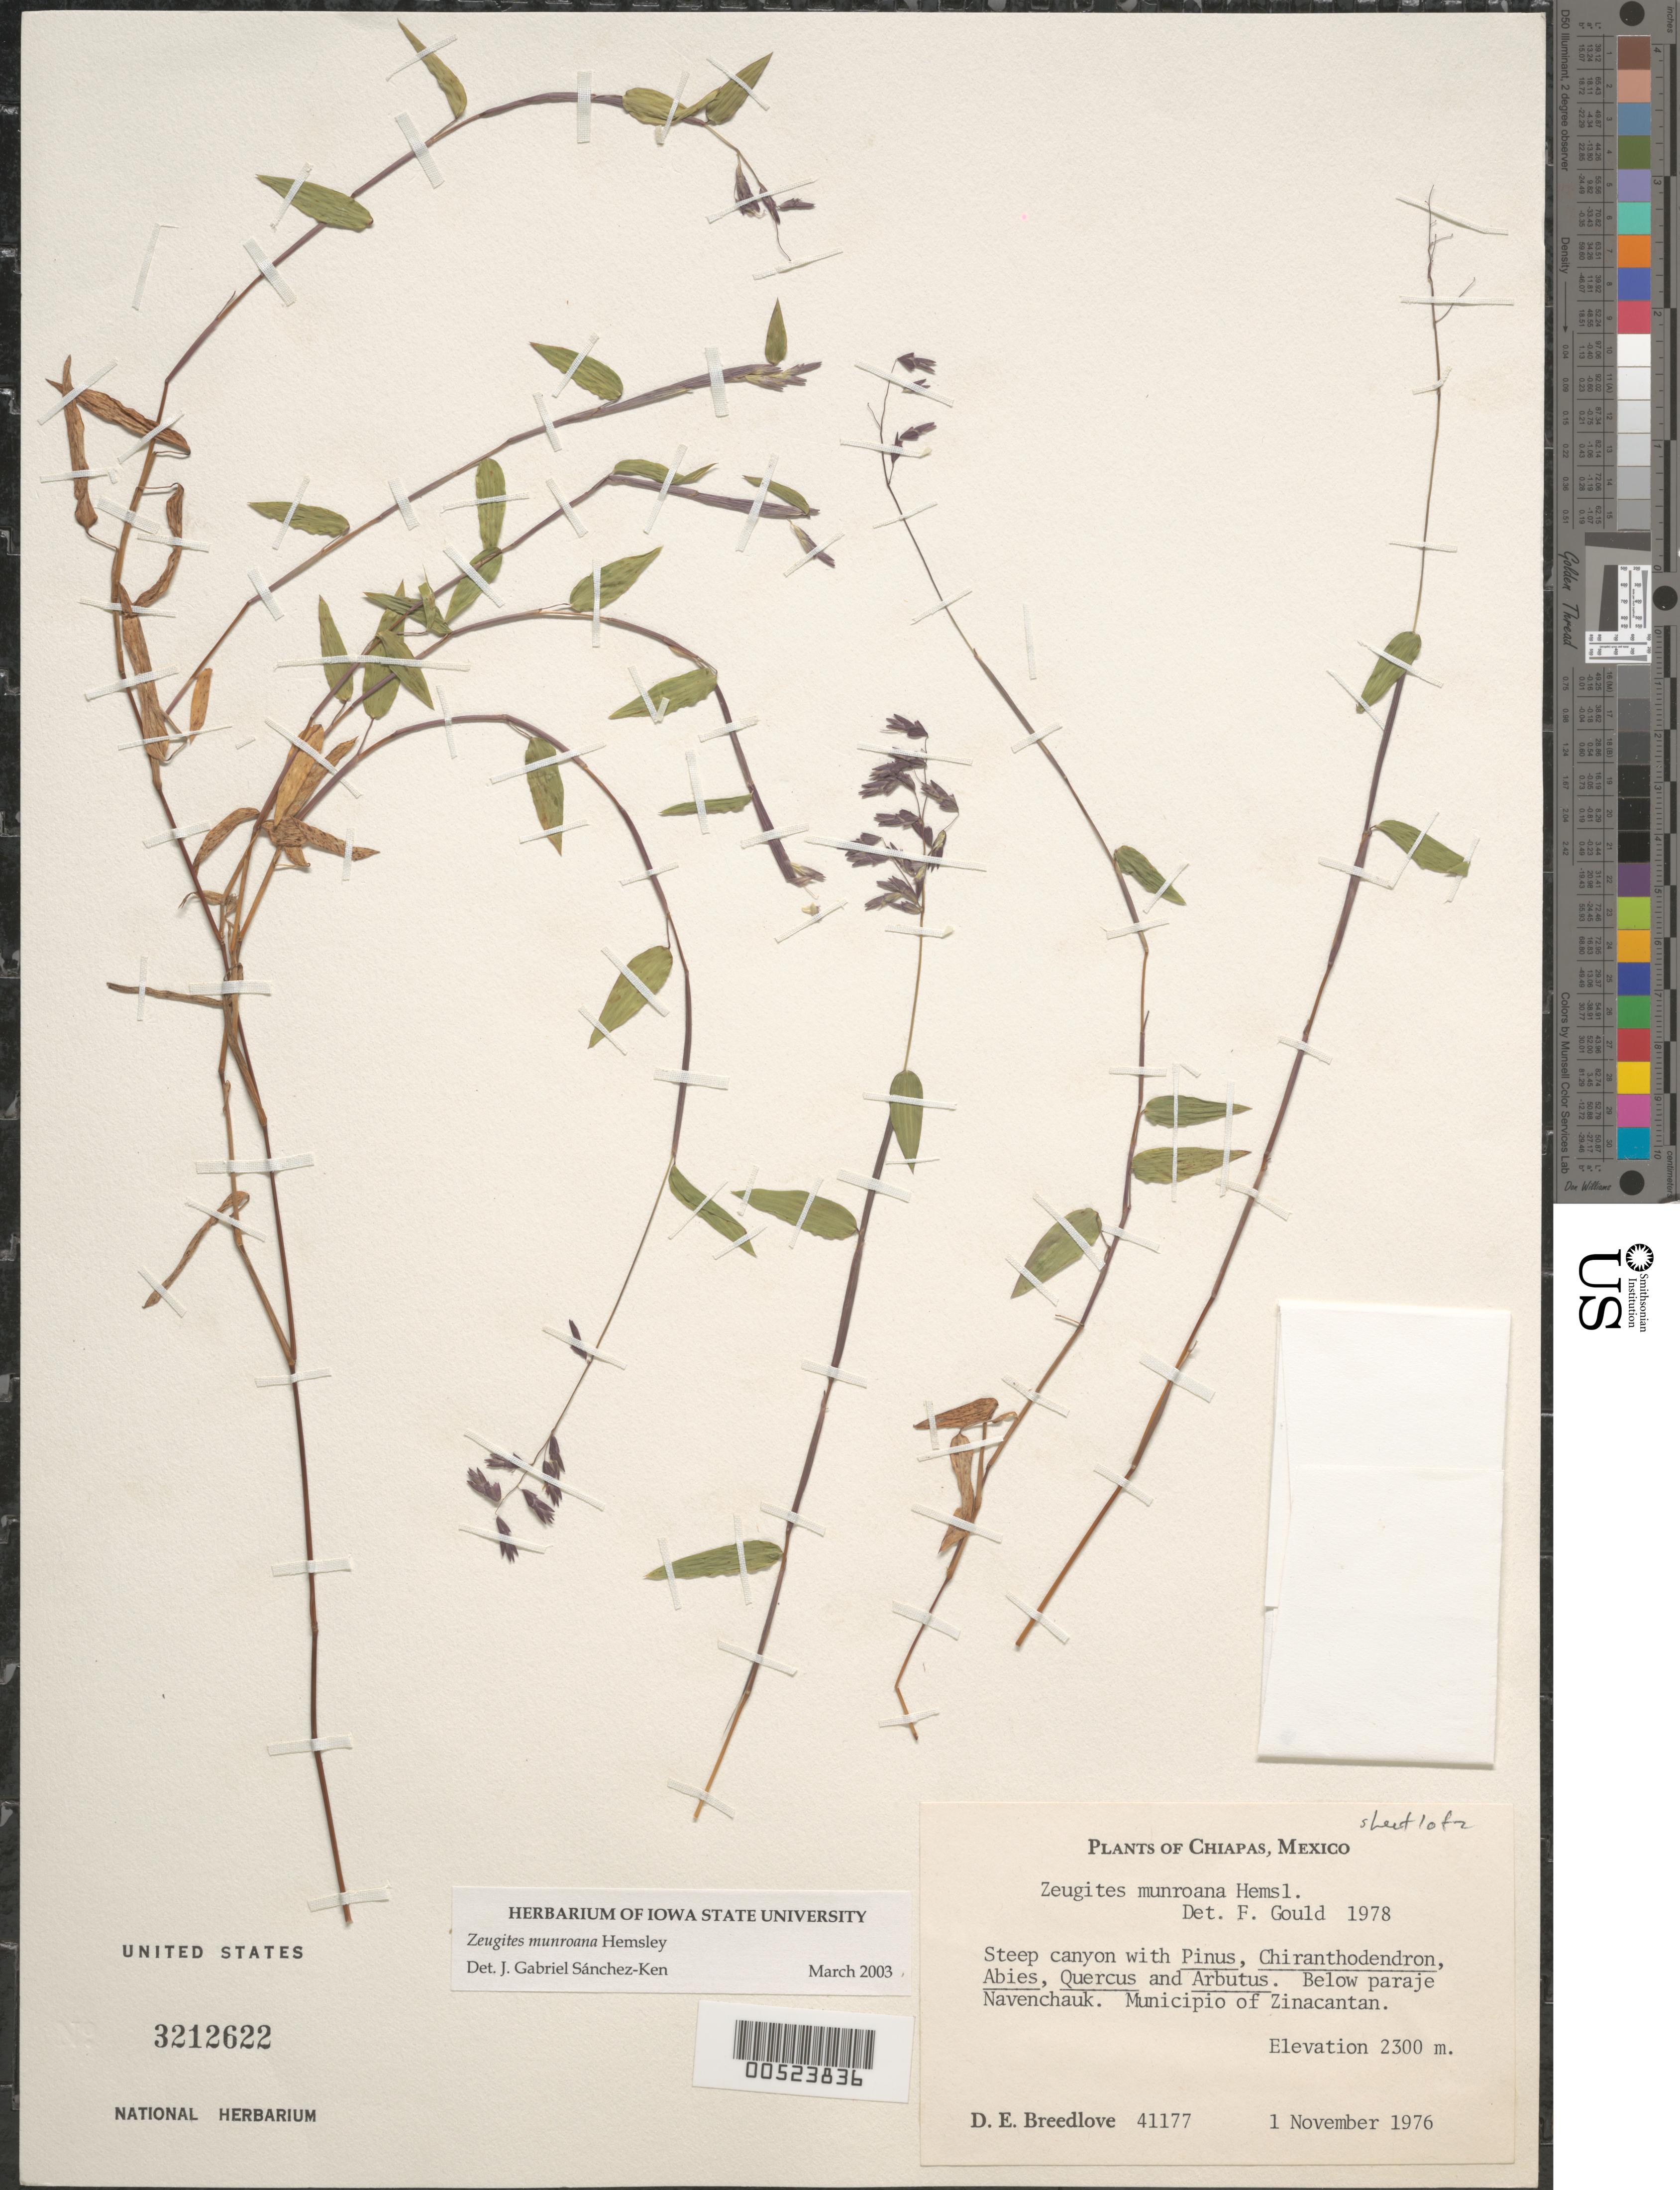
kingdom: Plantae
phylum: Tracheophyta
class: Liliopsida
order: Poales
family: Poaceae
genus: Zeugites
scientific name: Zeugites munroanus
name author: Hemsl.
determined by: Gould, F. W.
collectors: D. E. Breedlove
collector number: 41177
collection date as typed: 1 Nov 1976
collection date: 1976-11-01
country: Mexico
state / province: Chiapas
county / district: Zinacantán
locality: Below paraje Navenchauk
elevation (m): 2300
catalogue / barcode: US 3212622